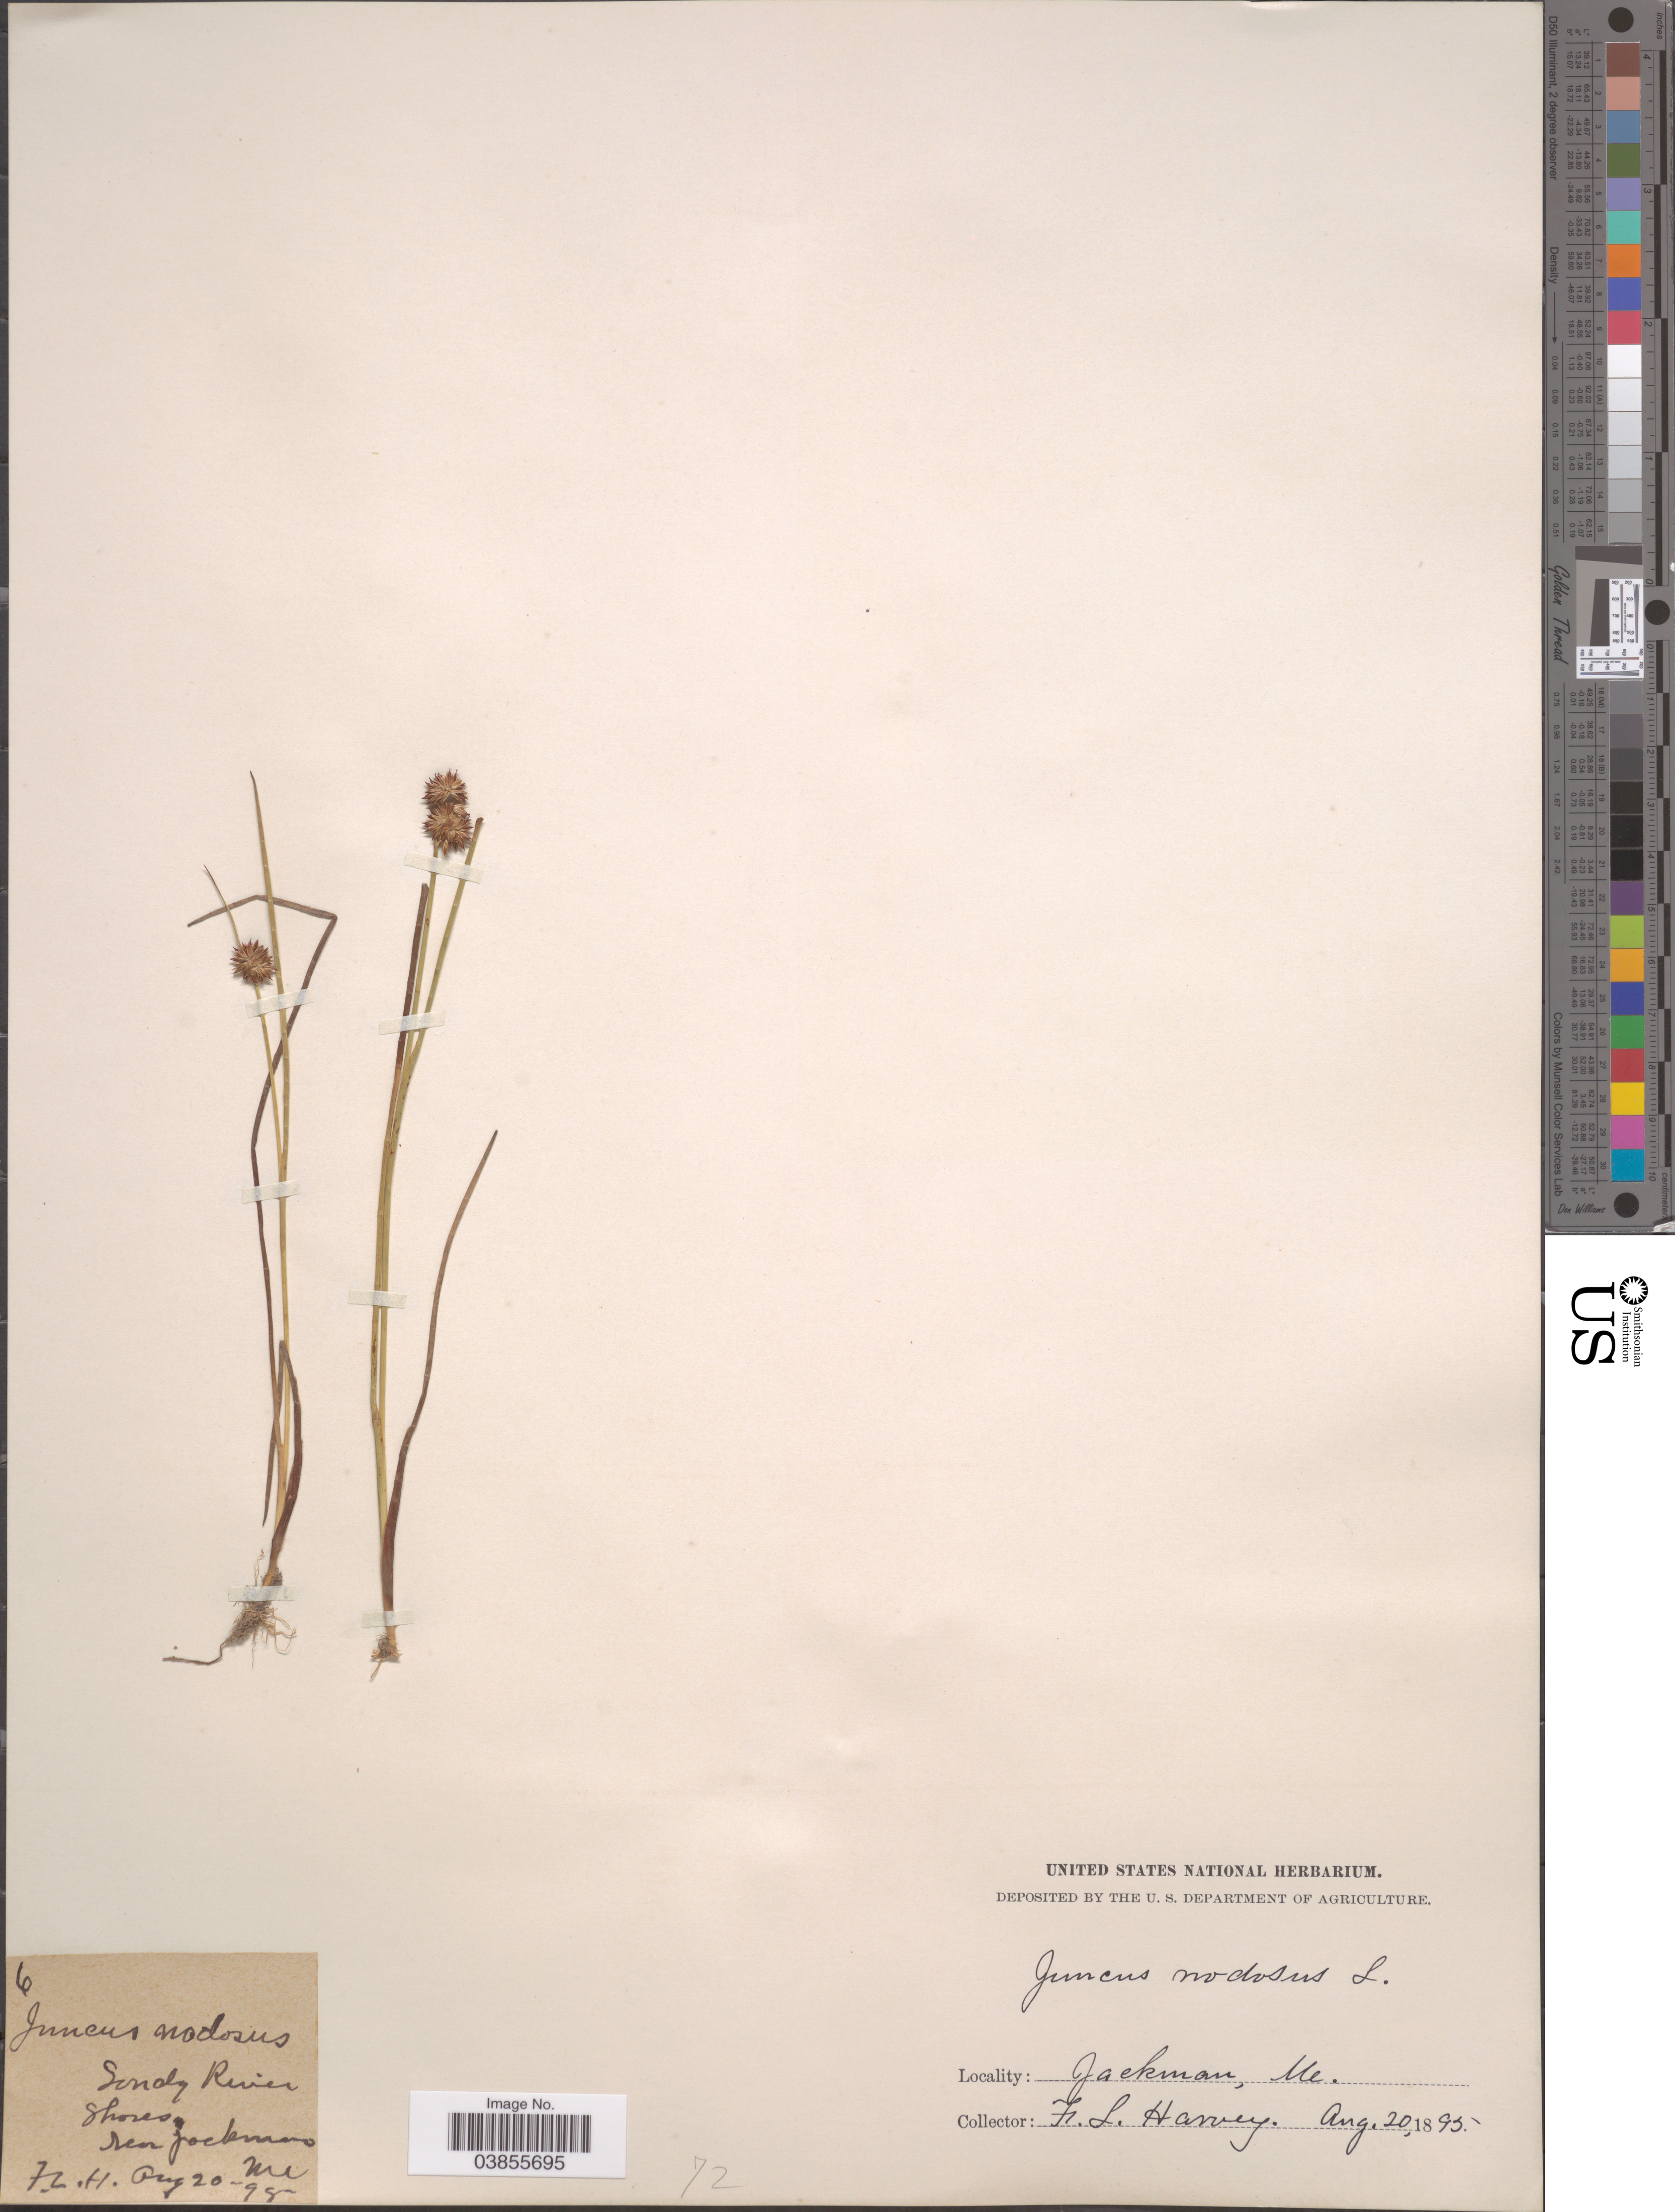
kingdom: Plantae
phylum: Tracheophyta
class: Liliopsida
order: Poales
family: Juncaceae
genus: Juncus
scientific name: Juncus nodosus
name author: L.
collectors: F. L. Harvey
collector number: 6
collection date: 1895-08-20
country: United States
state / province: Michigan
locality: Jackman.